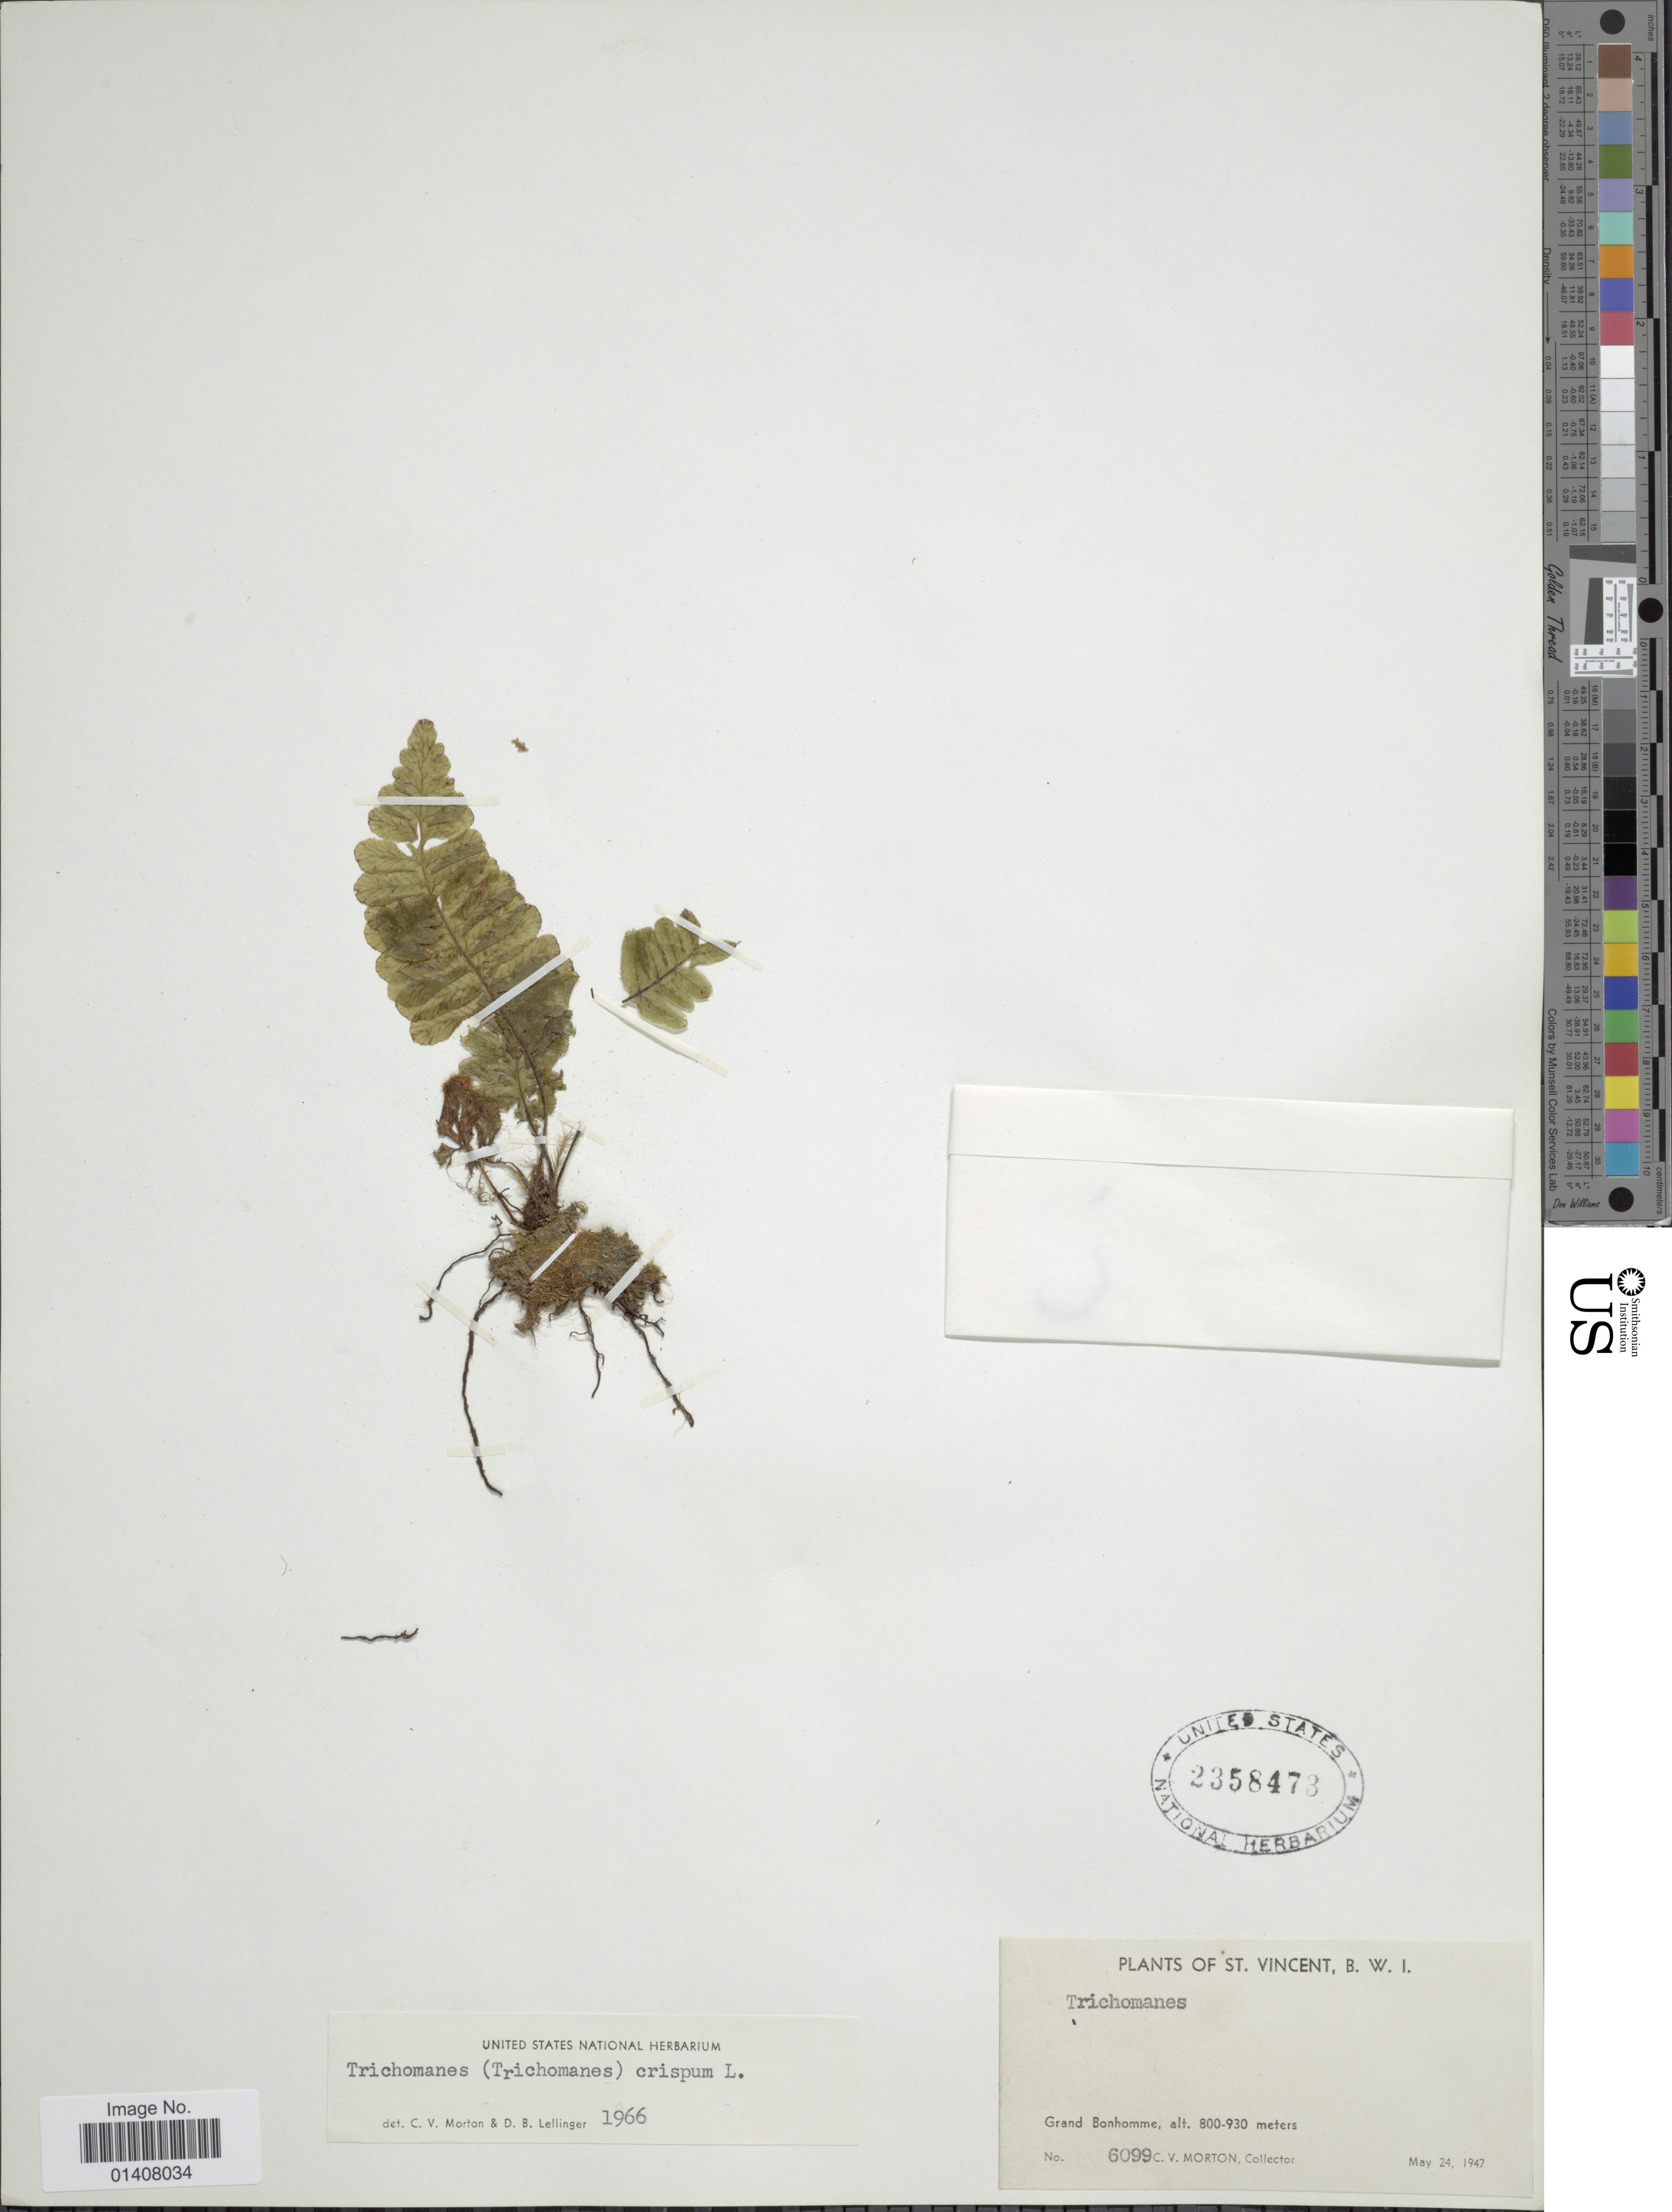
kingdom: Plantae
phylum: Tracheophyta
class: Polypodiopsida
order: Hymenophyllales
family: Hymenophyllaceae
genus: Trichomanes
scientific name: Trichomanes crispum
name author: L.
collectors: C. V. Morton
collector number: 6099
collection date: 1947-05-24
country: St. Vincent - Grenadines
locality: St. Vincent, B.W.I., Grand Bonhomme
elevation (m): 800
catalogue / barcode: US 2358473